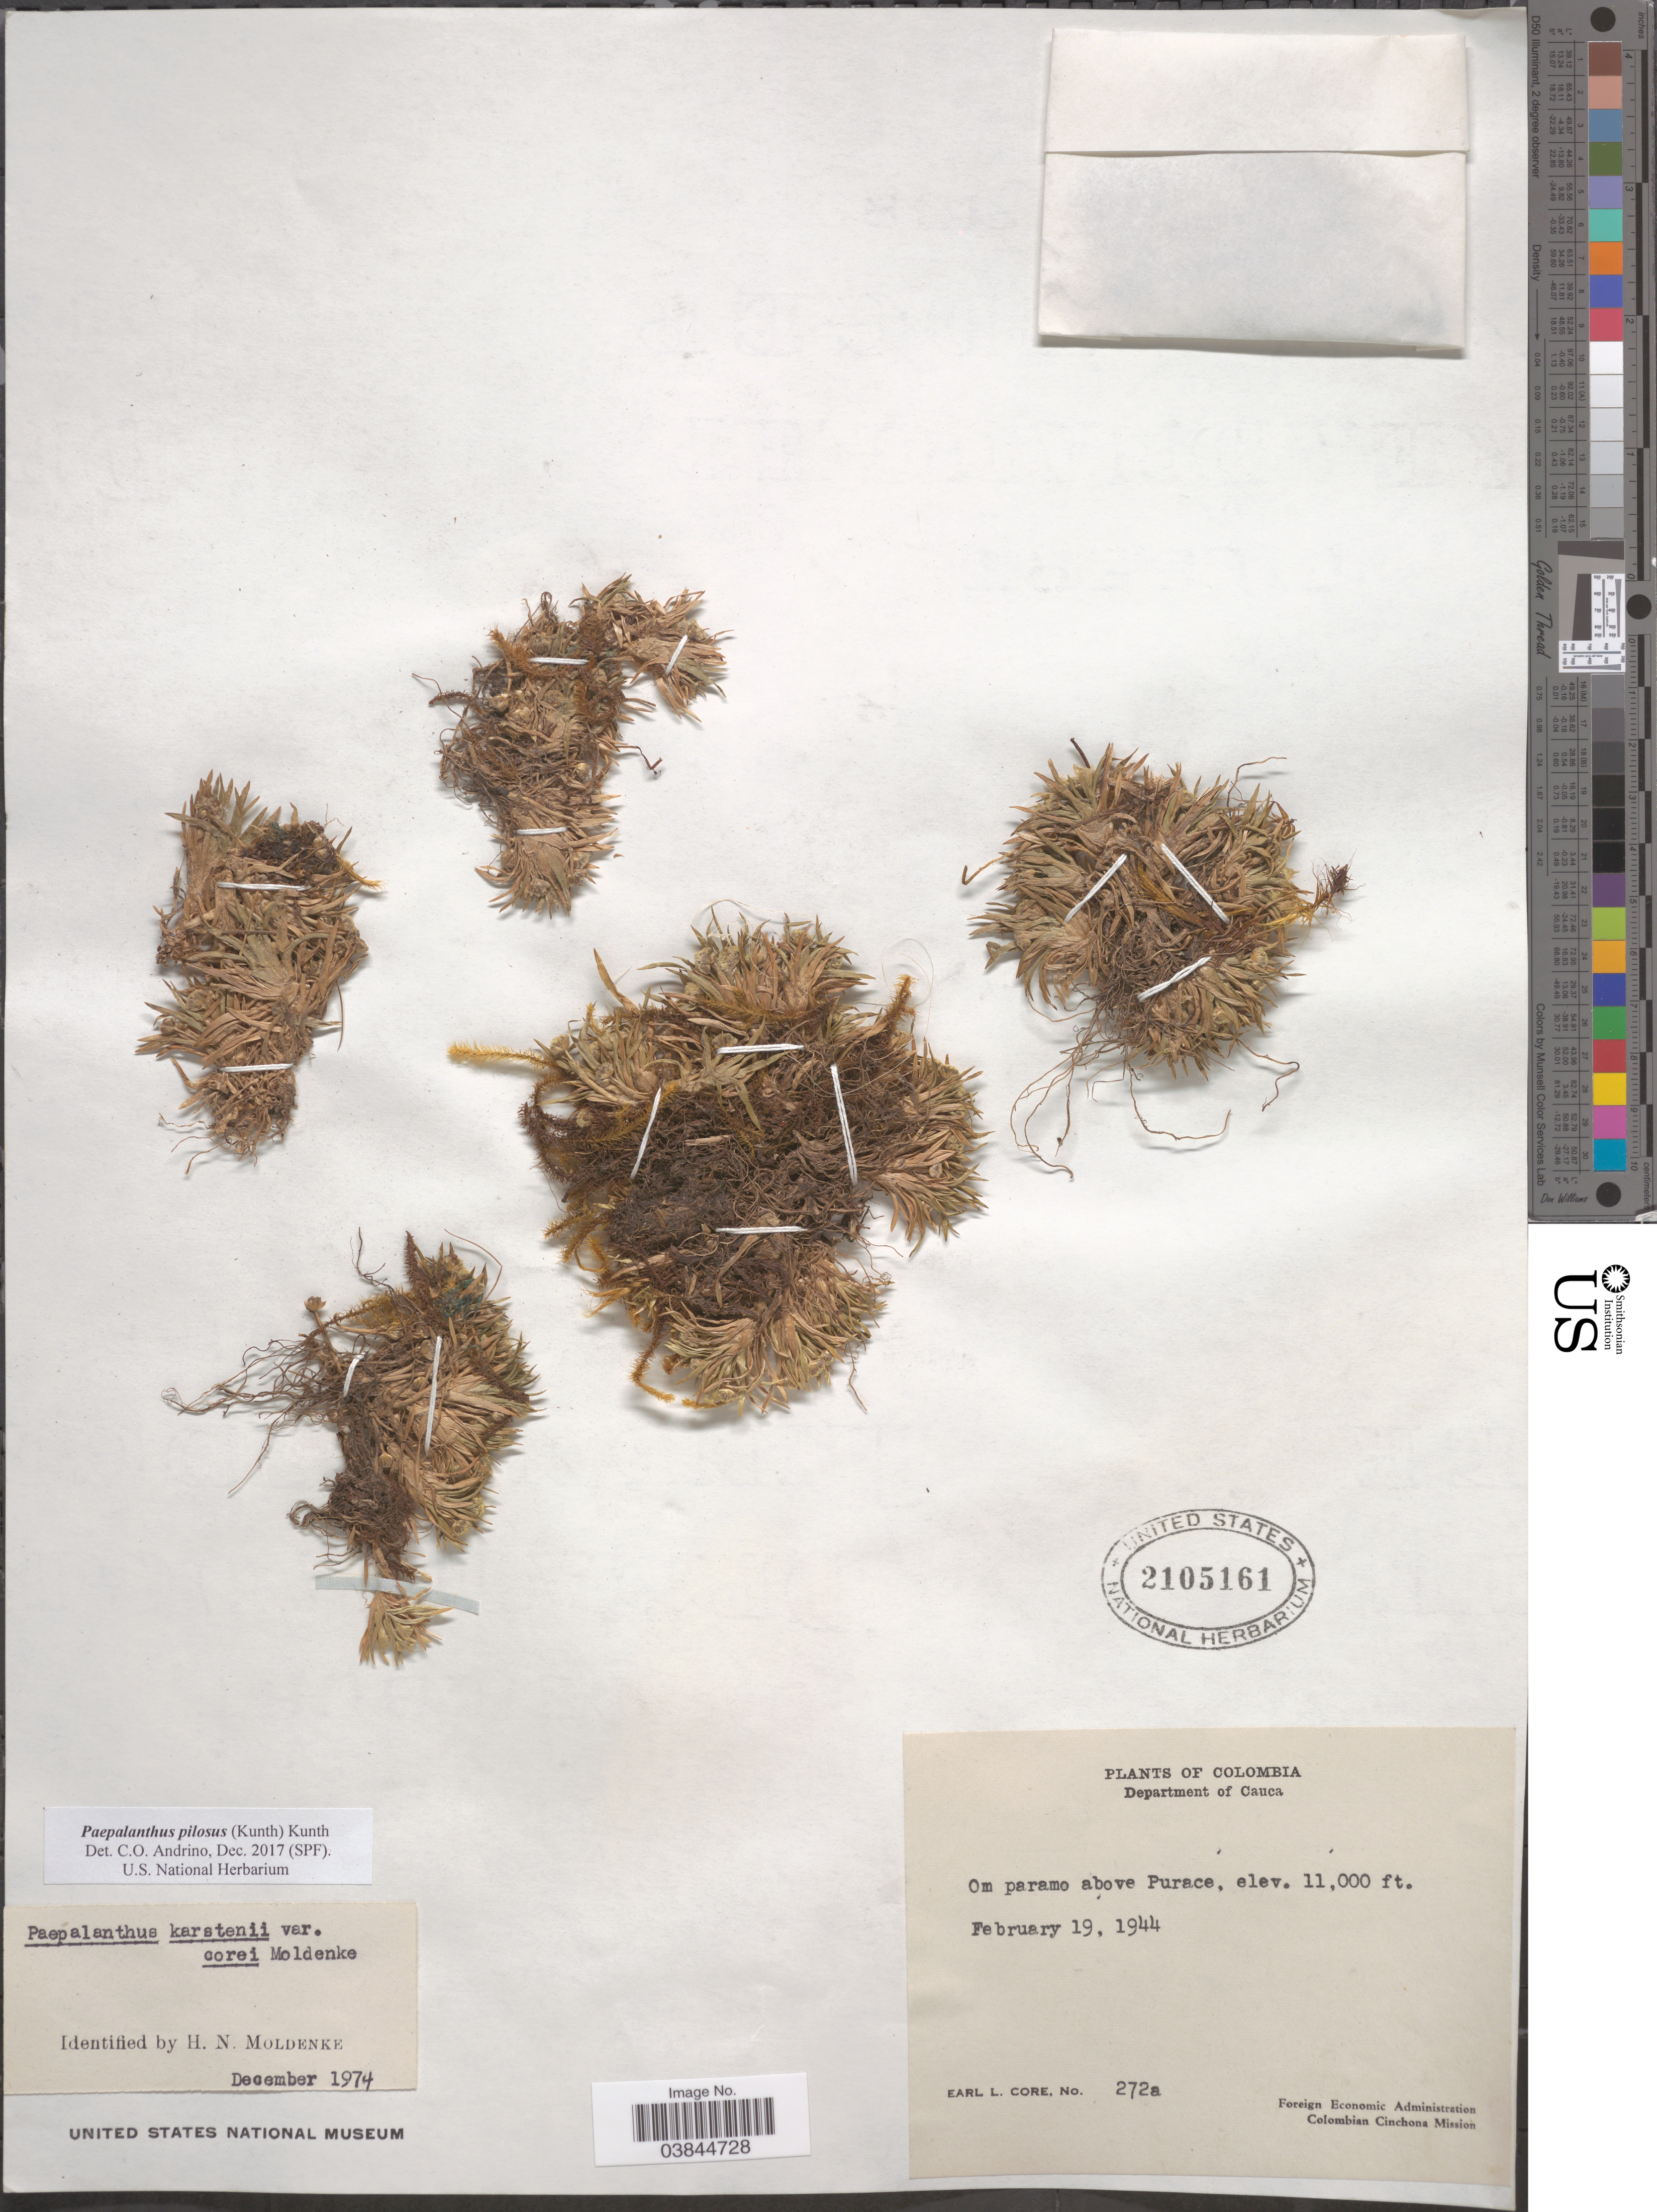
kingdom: Plantae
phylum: Tracheophyta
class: Liliopsida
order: Poales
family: Eriocaulaceae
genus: Paepalanthus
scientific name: Paepalanthus pilosus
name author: (Kunth) Kunth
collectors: E. L. Core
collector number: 272a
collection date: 1944-02-19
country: Colombia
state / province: Cauca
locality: Department of Cauca. Om paramo above Purace.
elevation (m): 3353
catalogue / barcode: US 2105161